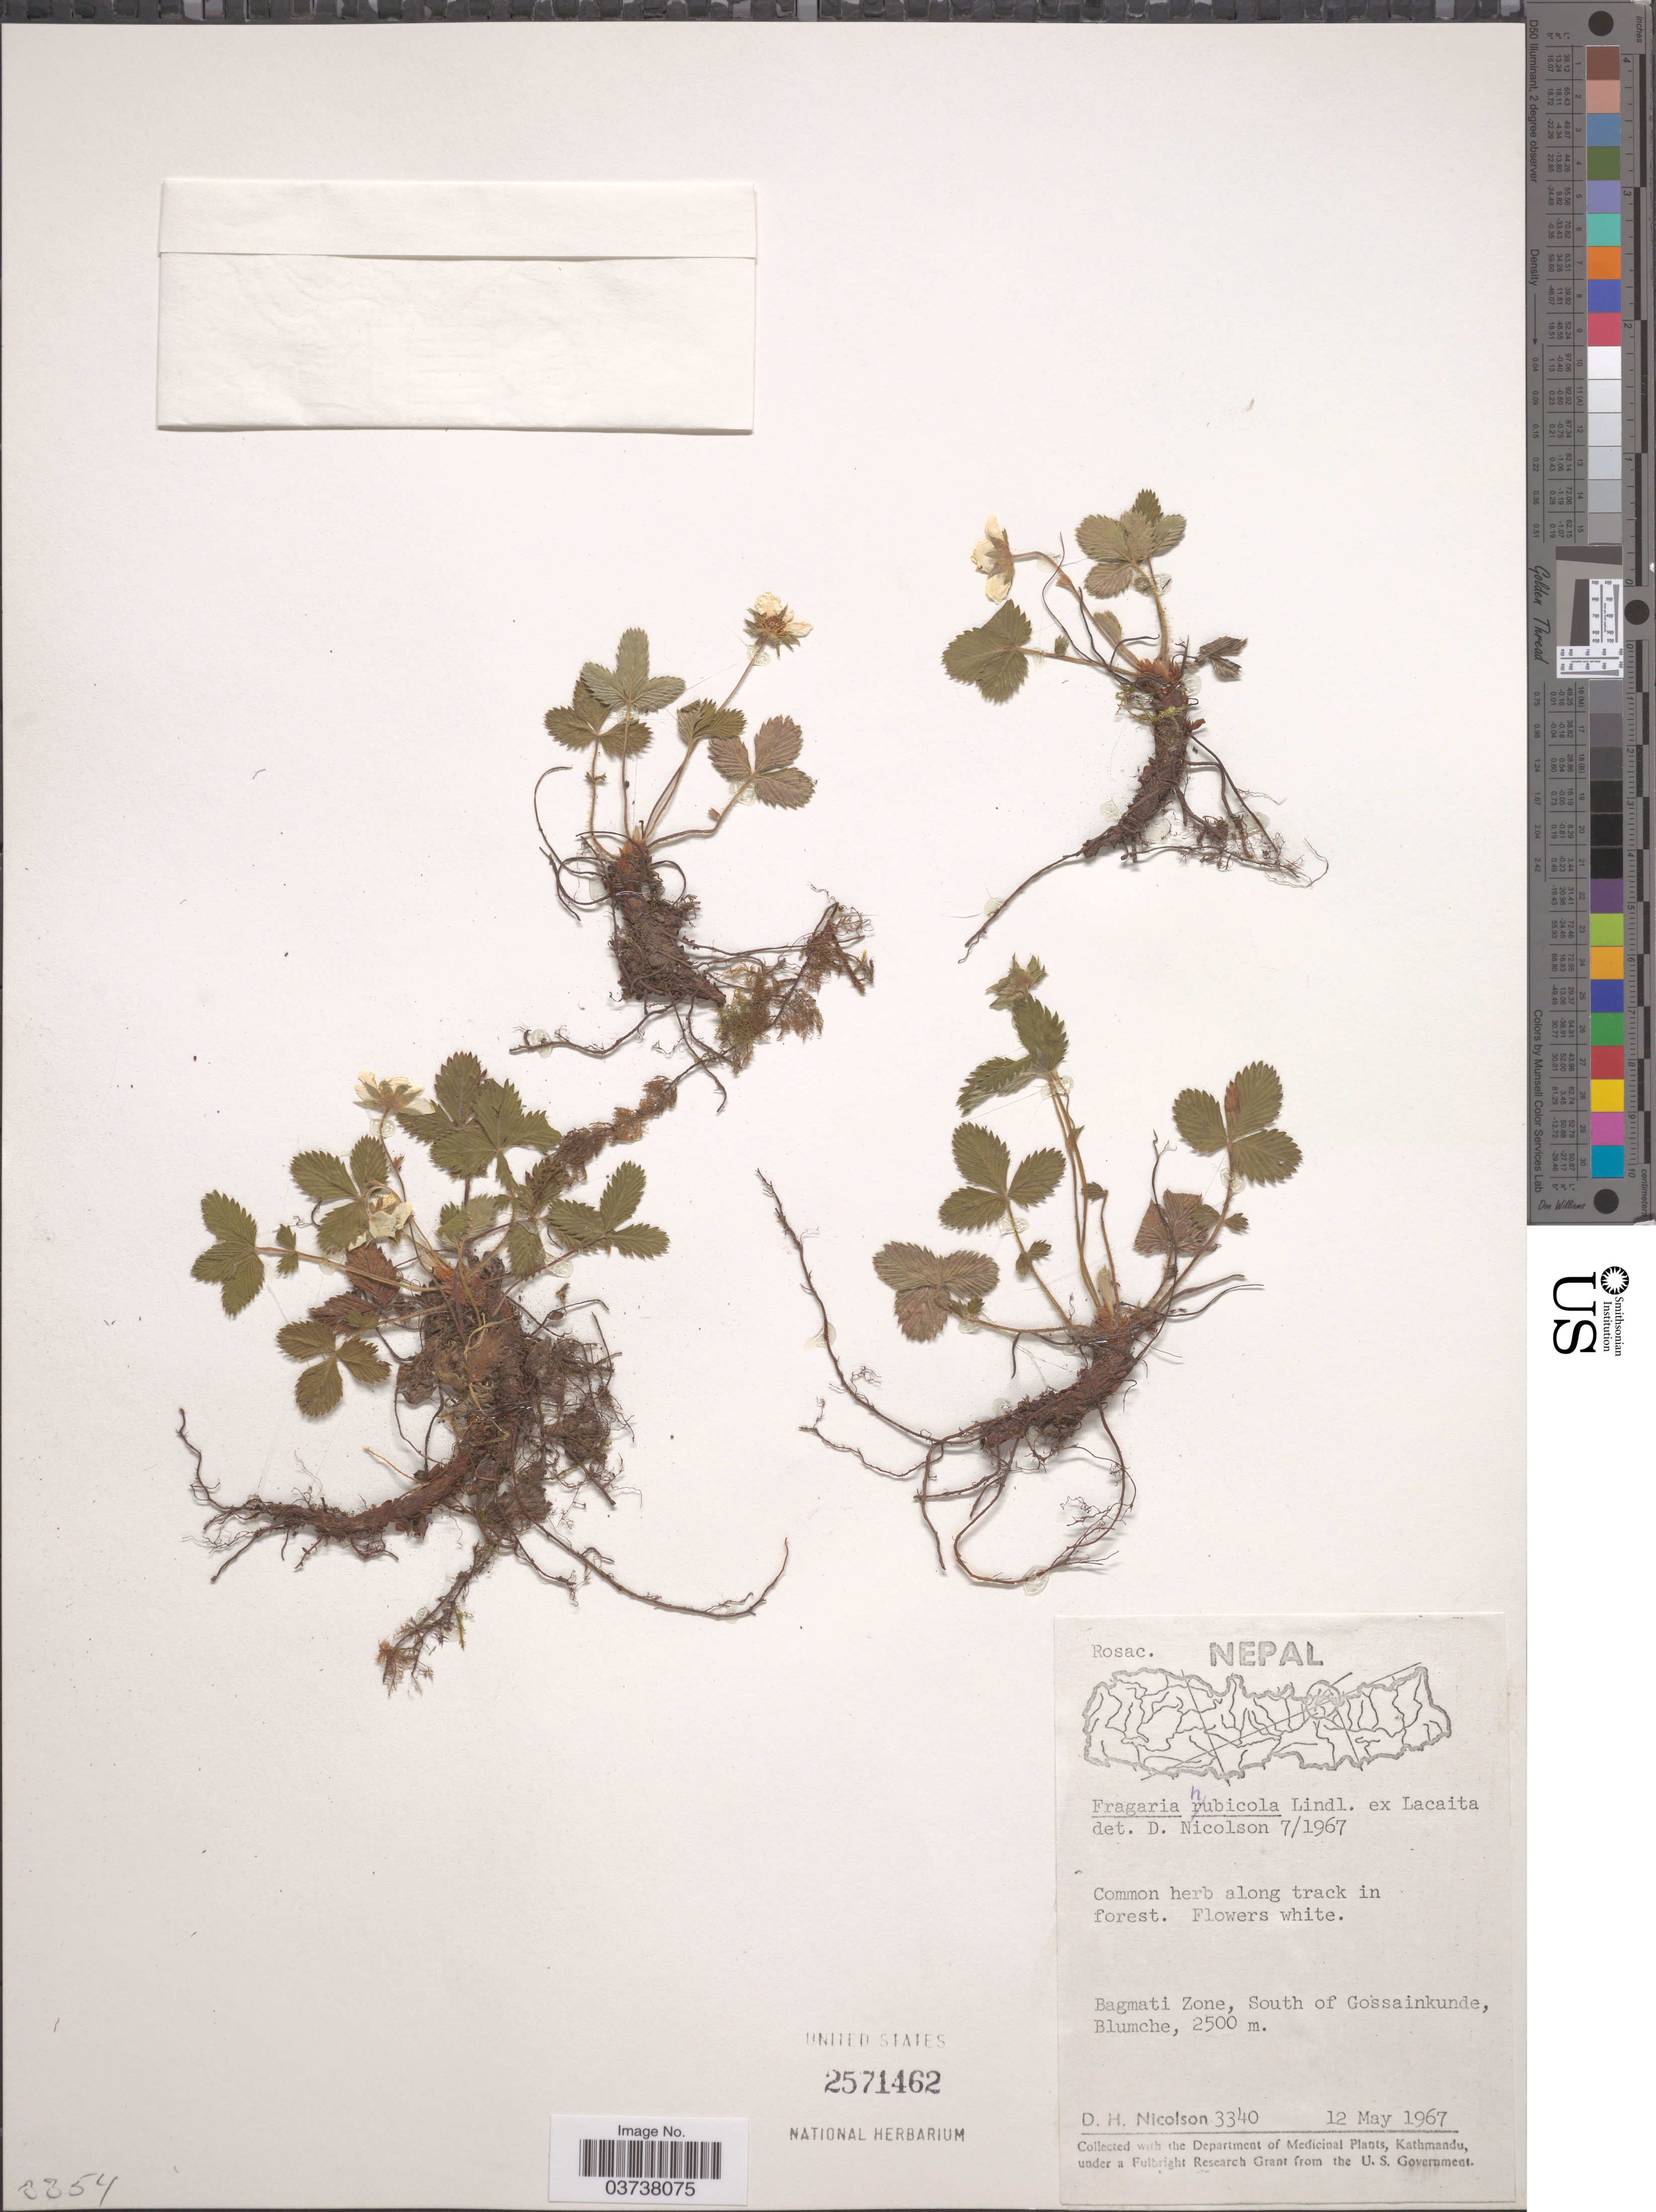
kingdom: Plantae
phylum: Tracheophyta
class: Magnoliopsida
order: Rosales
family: Rosaceae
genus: Fragaria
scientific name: Fragaria nubicola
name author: (Hook. f.) Lindl. ex Lacaita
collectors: D. H. Nicolson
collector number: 3340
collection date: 1967-05-12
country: Nepal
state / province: Bagmati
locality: Bagmati Zone, South of Gossainkunde, Blumche.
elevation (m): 2500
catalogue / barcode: US 2571462